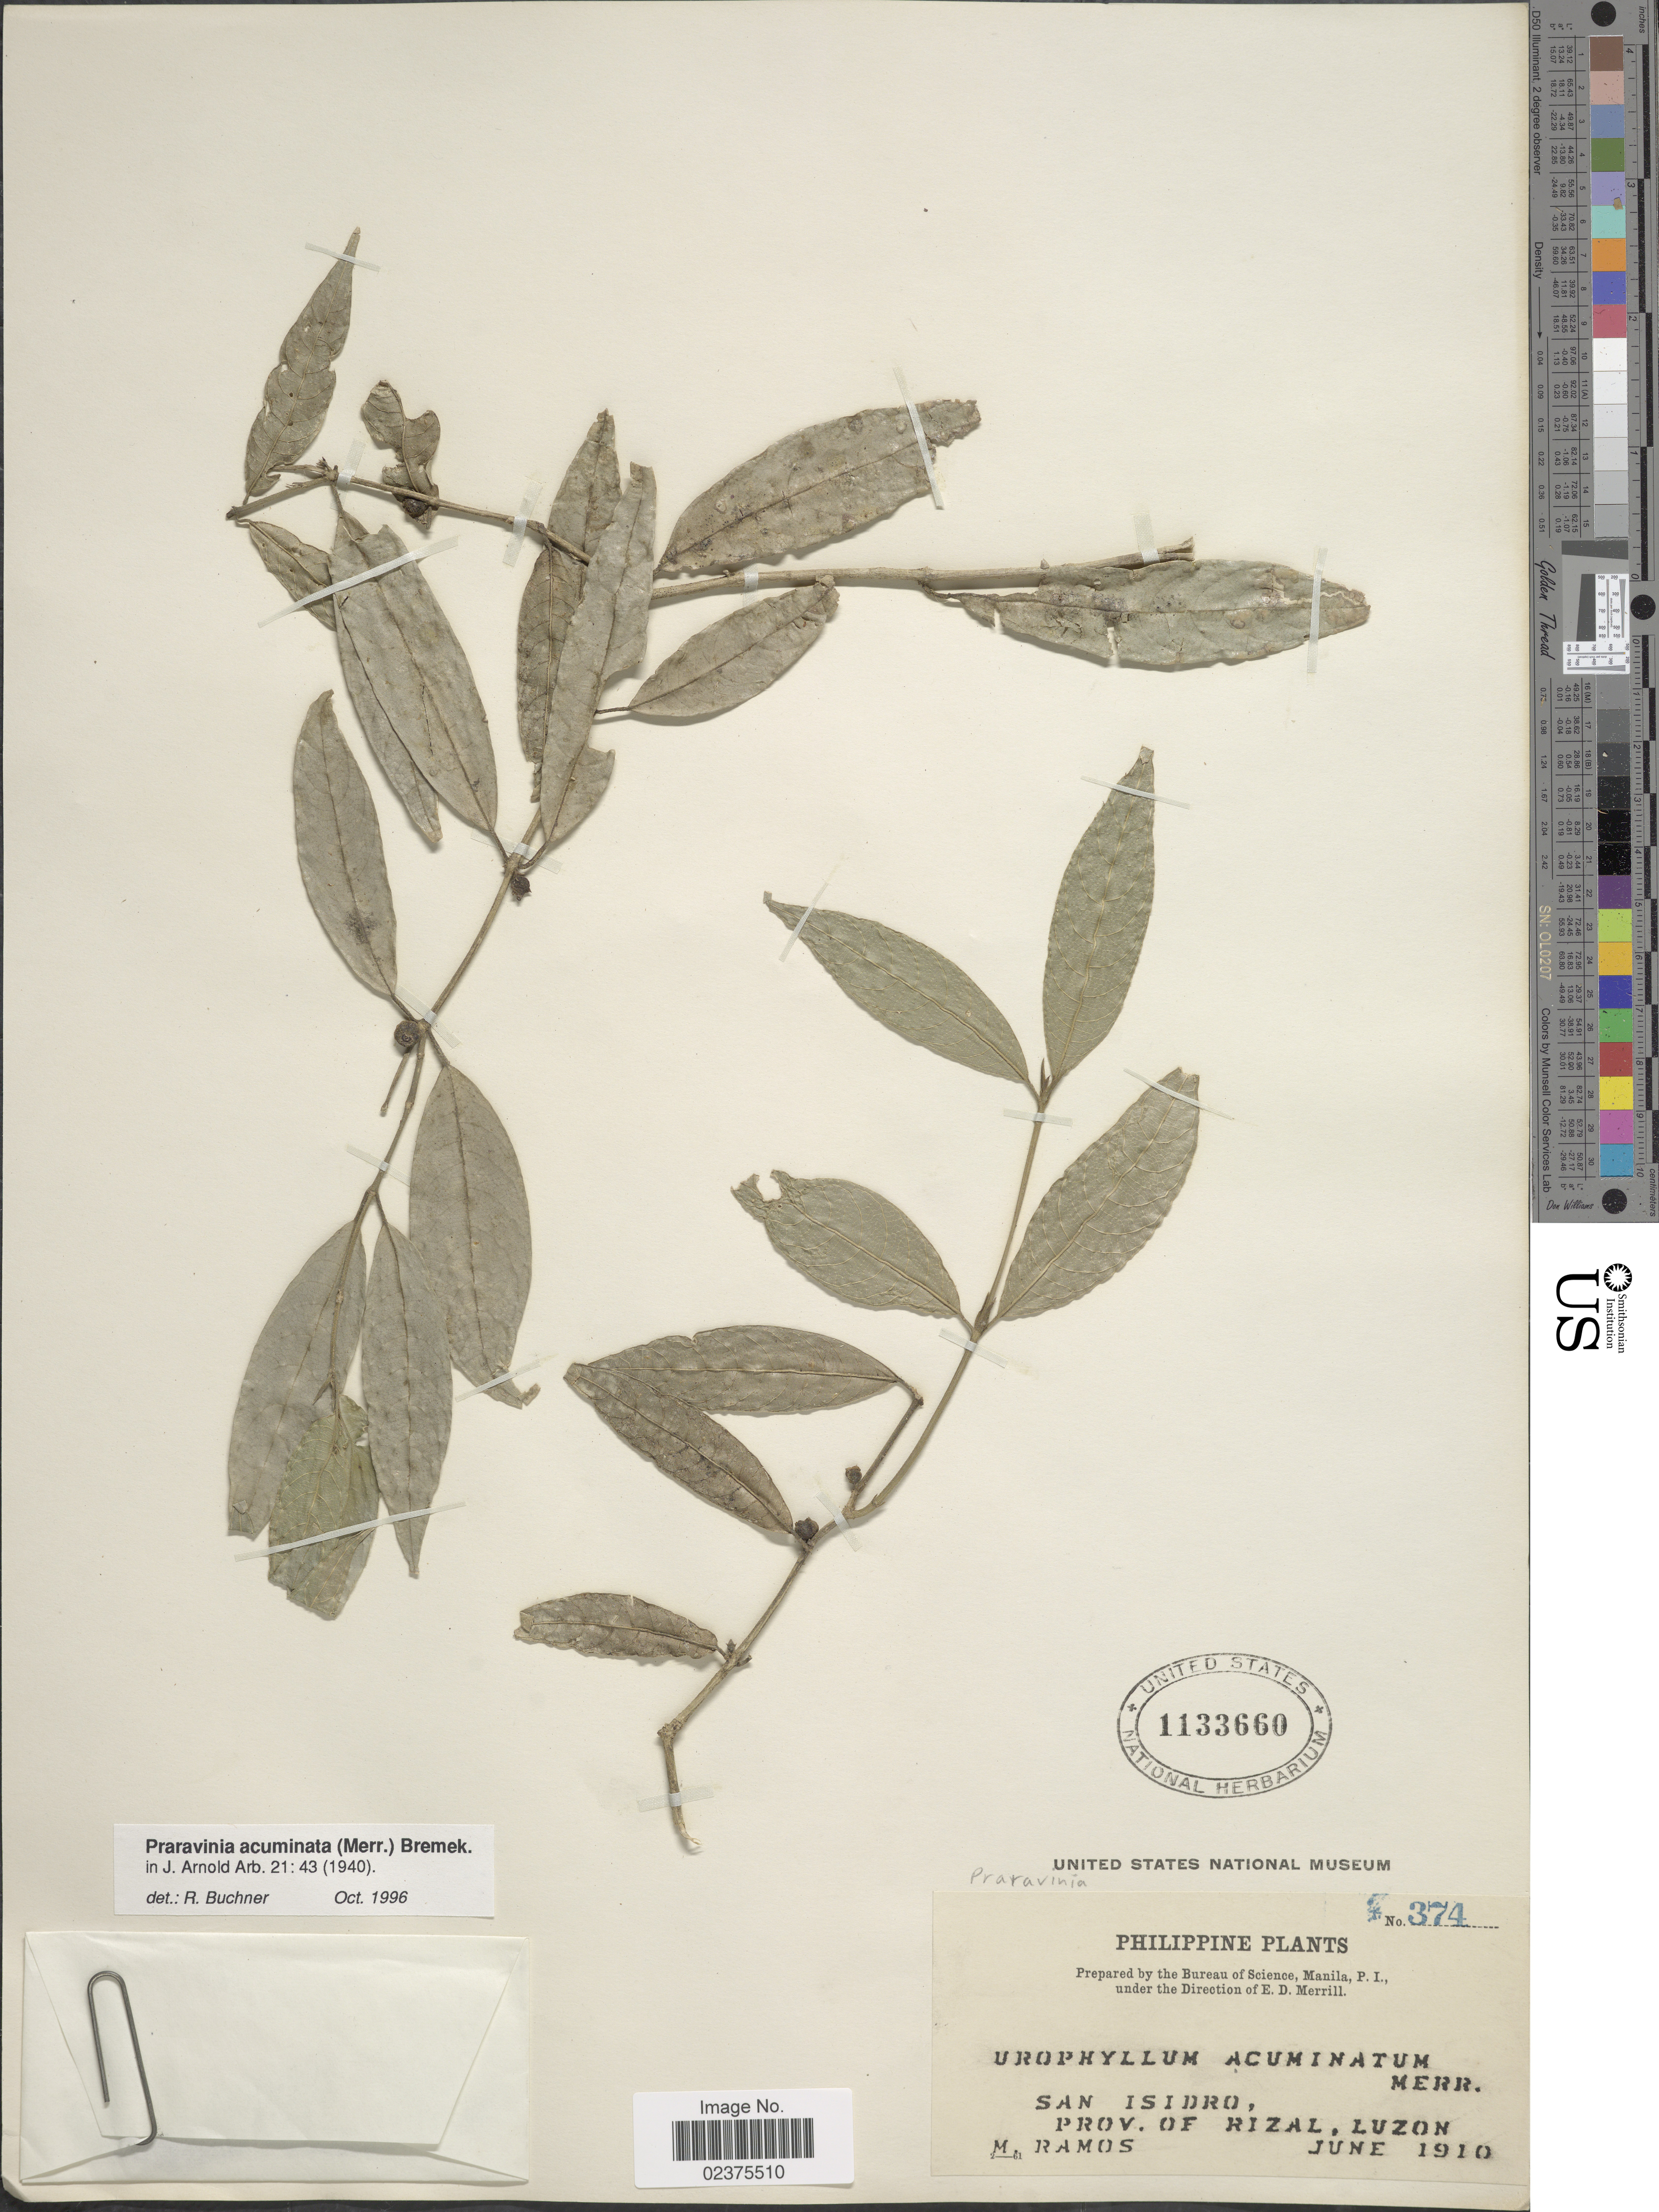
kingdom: Plantae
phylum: Tracheophyta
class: Magnoliopsida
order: Gentianales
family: Rubiaceae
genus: Praravinia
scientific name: Praravinia acuminata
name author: (Merr.) Bremek.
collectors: M. Ramos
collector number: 374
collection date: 1910-06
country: Philippines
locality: San Isidro, Prov. of Rizal, Luzon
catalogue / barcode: US 1133660